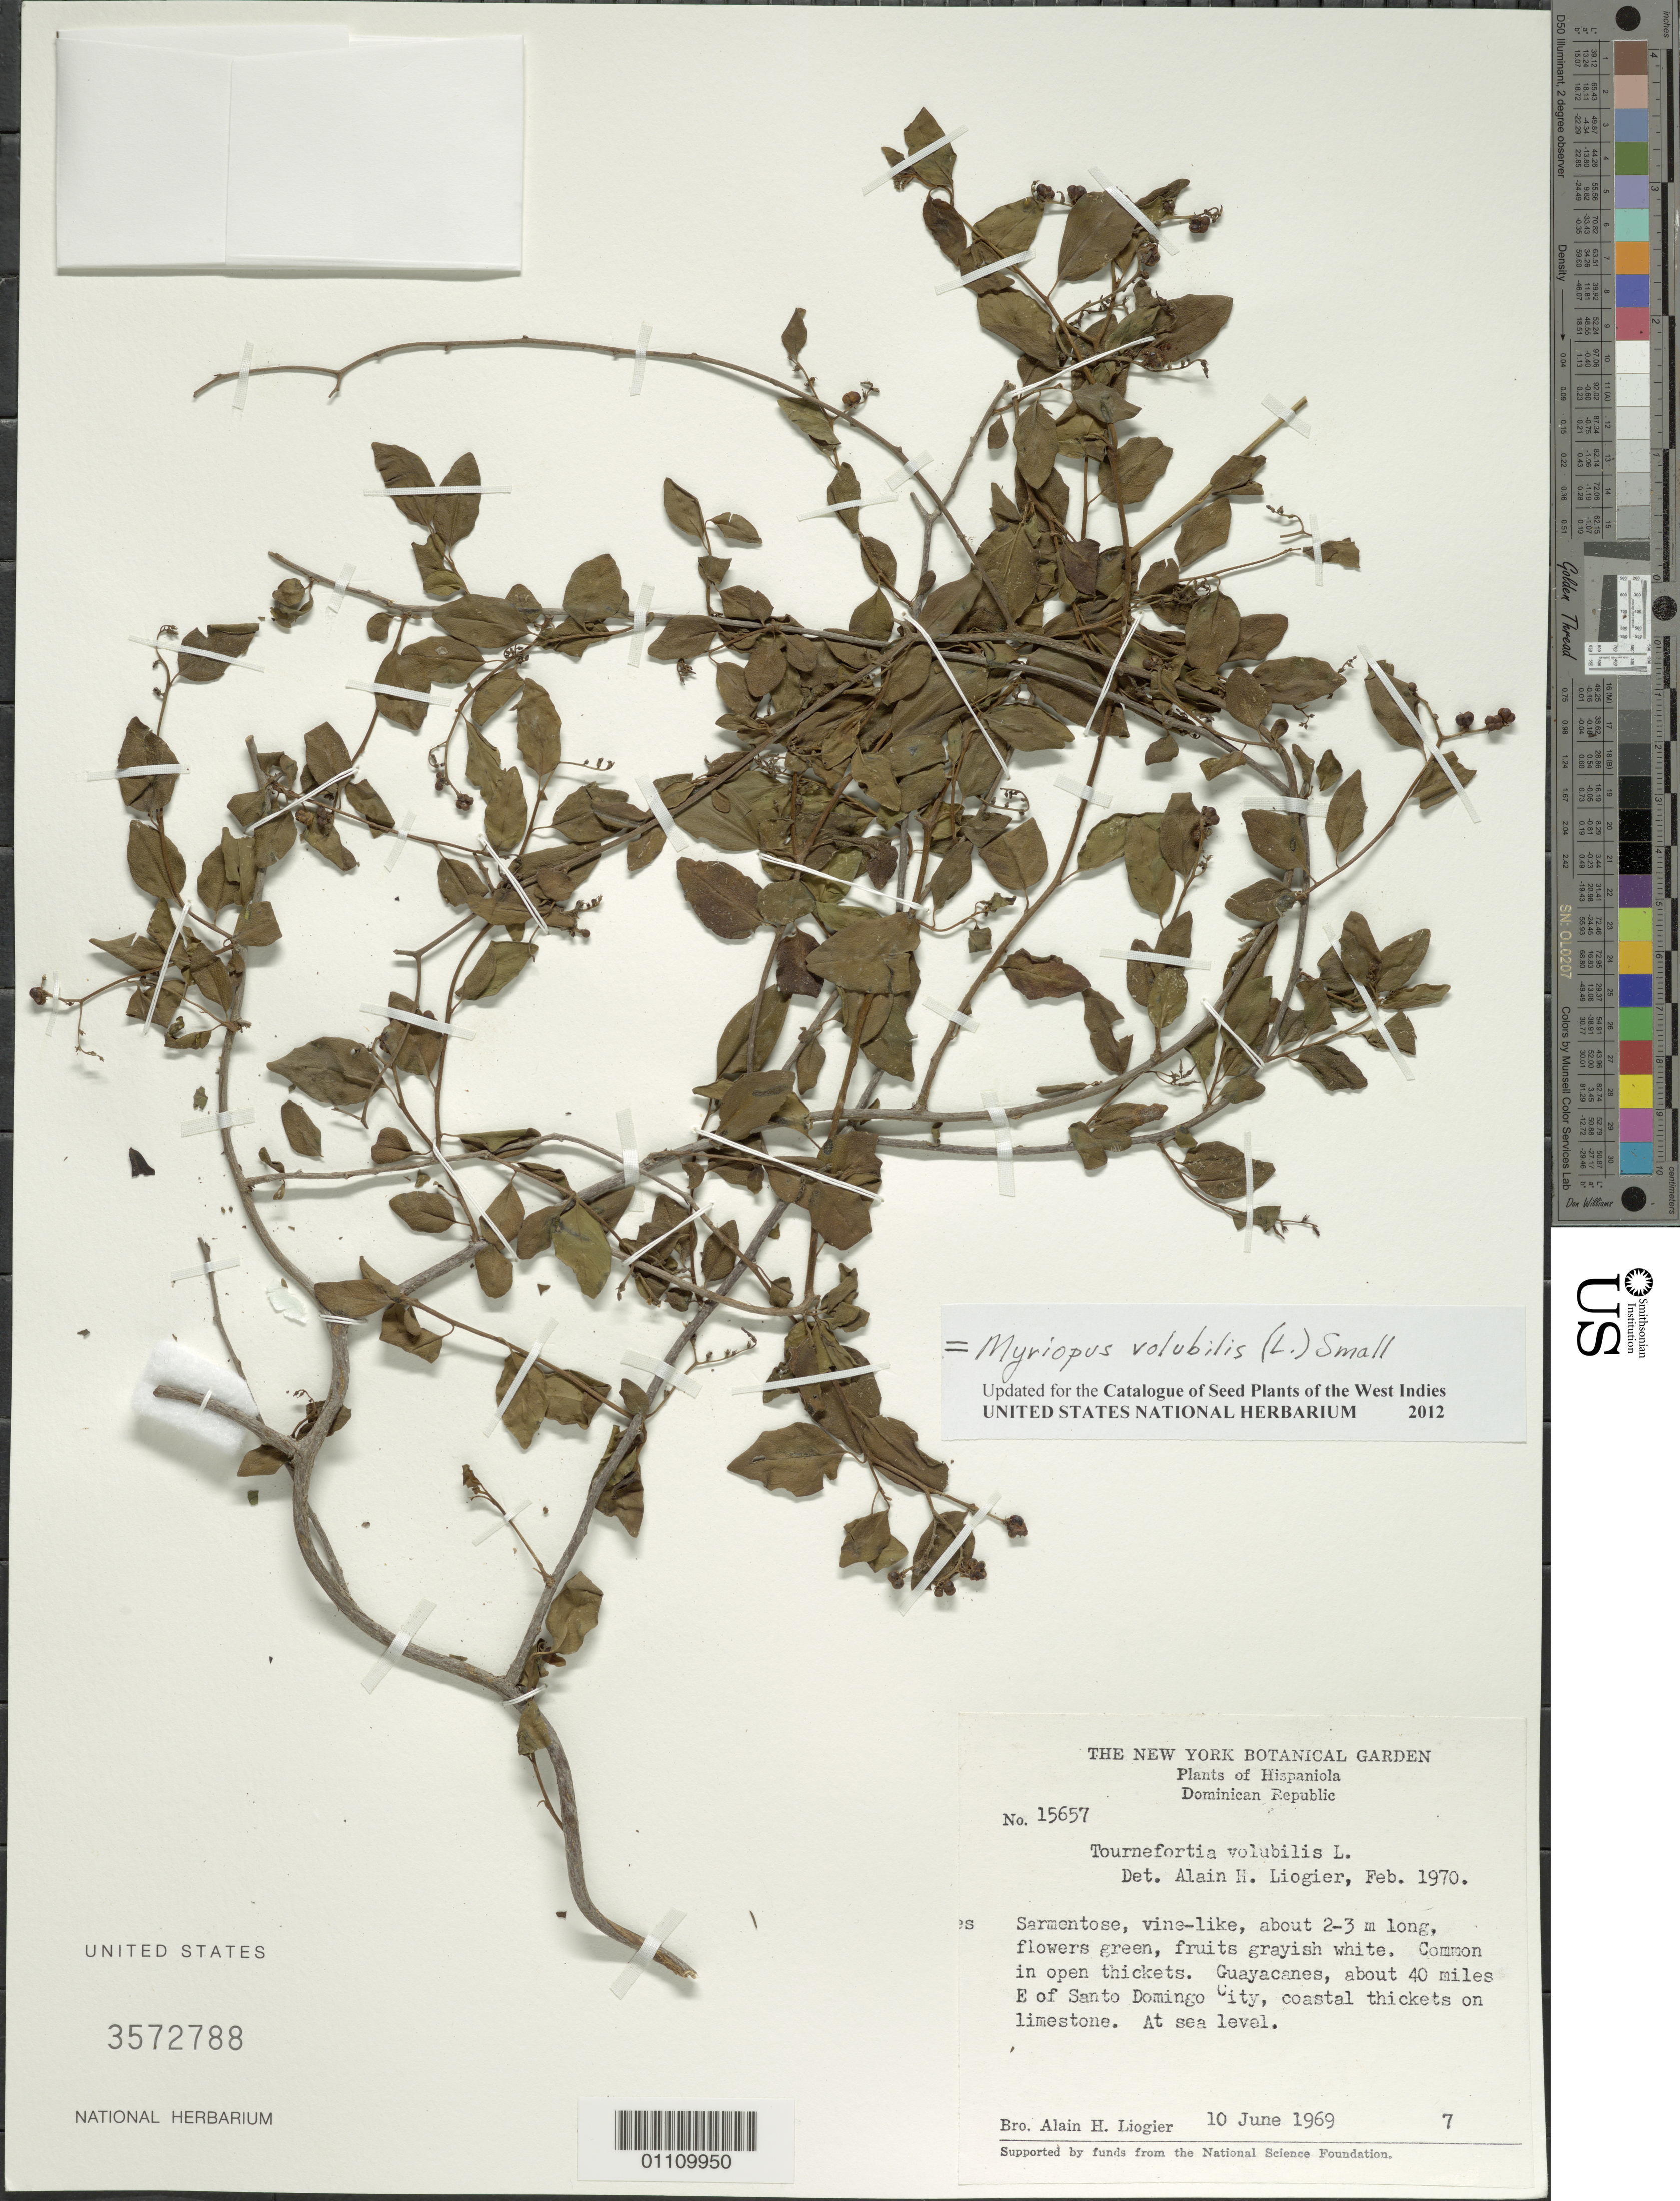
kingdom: Plantae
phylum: Tracheophyta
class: Magnoliopsida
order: Boraginales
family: Heliotropiaceae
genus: Myriopus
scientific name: Myriopus volubilis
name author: (L.) Small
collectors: A. H. Liogier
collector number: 15657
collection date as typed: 10 Jun 1969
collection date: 1969-06-10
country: Dominican Republic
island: Hispaniola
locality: Guayacanes, about 40 miles E of Santo Domingo City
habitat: Coastal thickets on limestone; common in open thickets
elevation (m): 0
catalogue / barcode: US 3572788